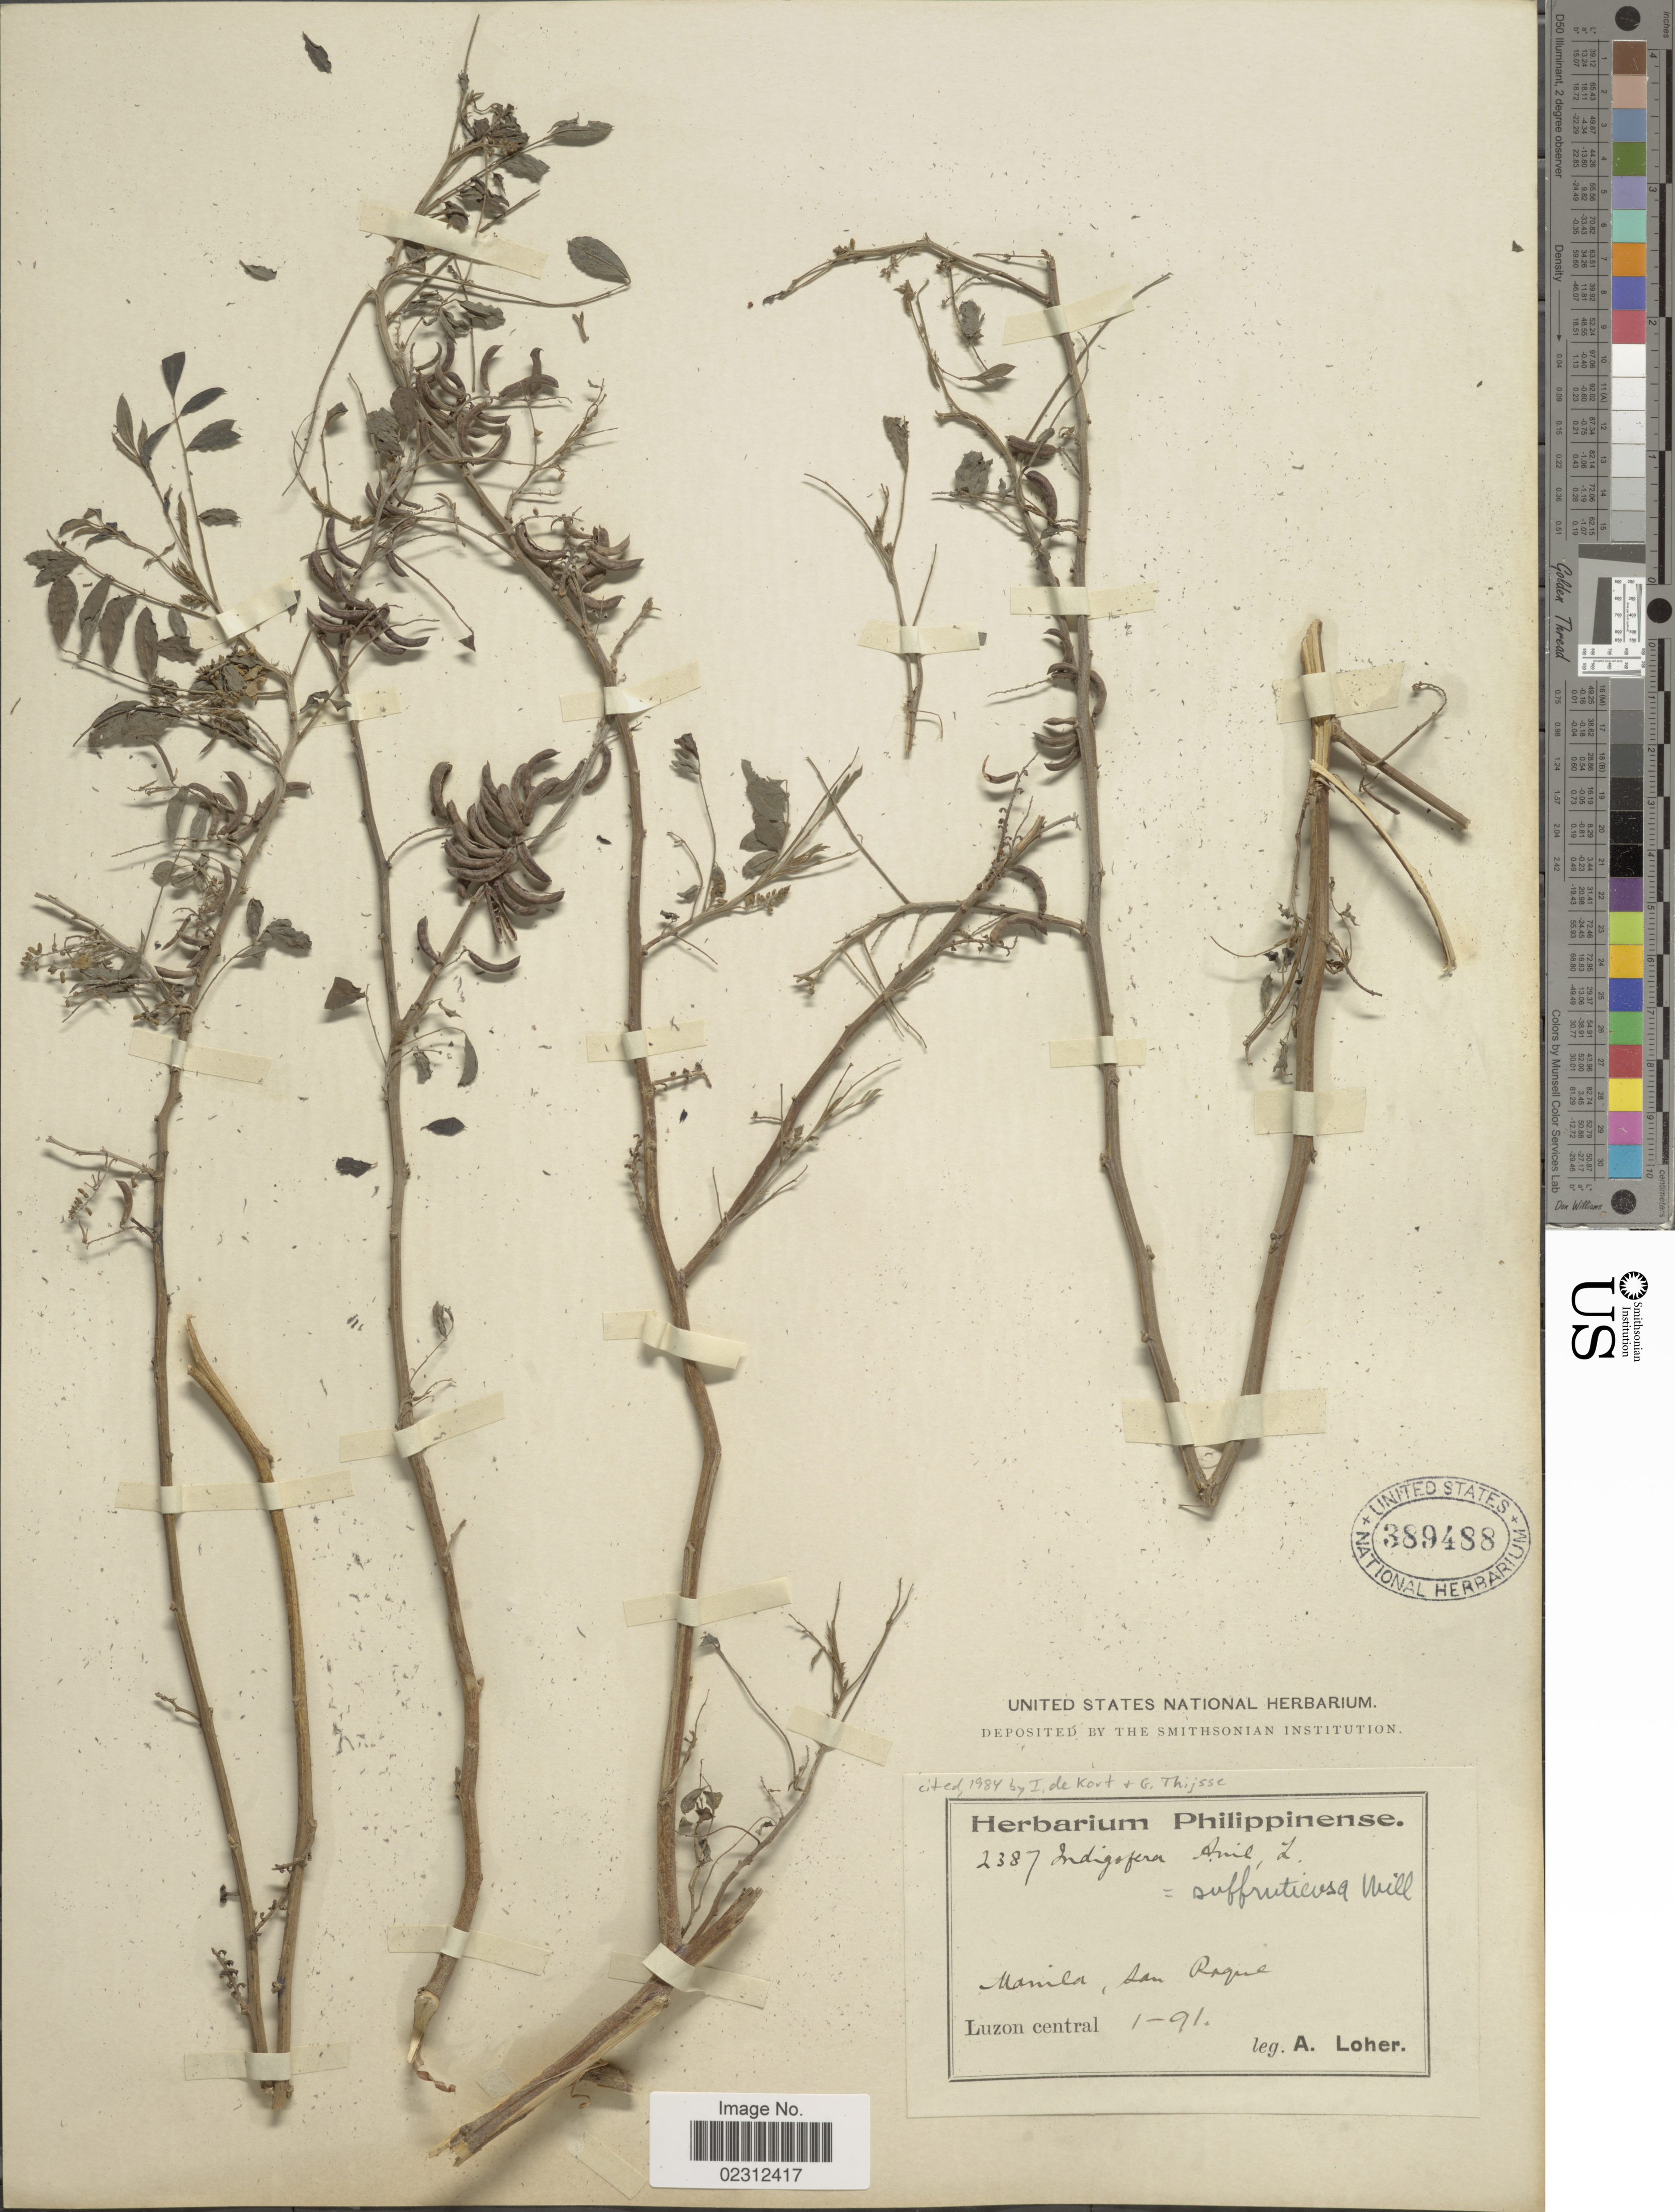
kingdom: Plantae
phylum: Tracheophyta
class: Magnoliopsida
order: Fabales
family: Fabaceae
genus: Indigofera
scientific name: Indigofera suffruticosa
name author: Mill.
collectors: A. Loher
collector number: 2387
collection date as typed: Transcribed d/m/y: /1/91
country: Philippines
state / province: Central Luzon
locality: Manila, San Roque.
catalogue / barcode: US 389488